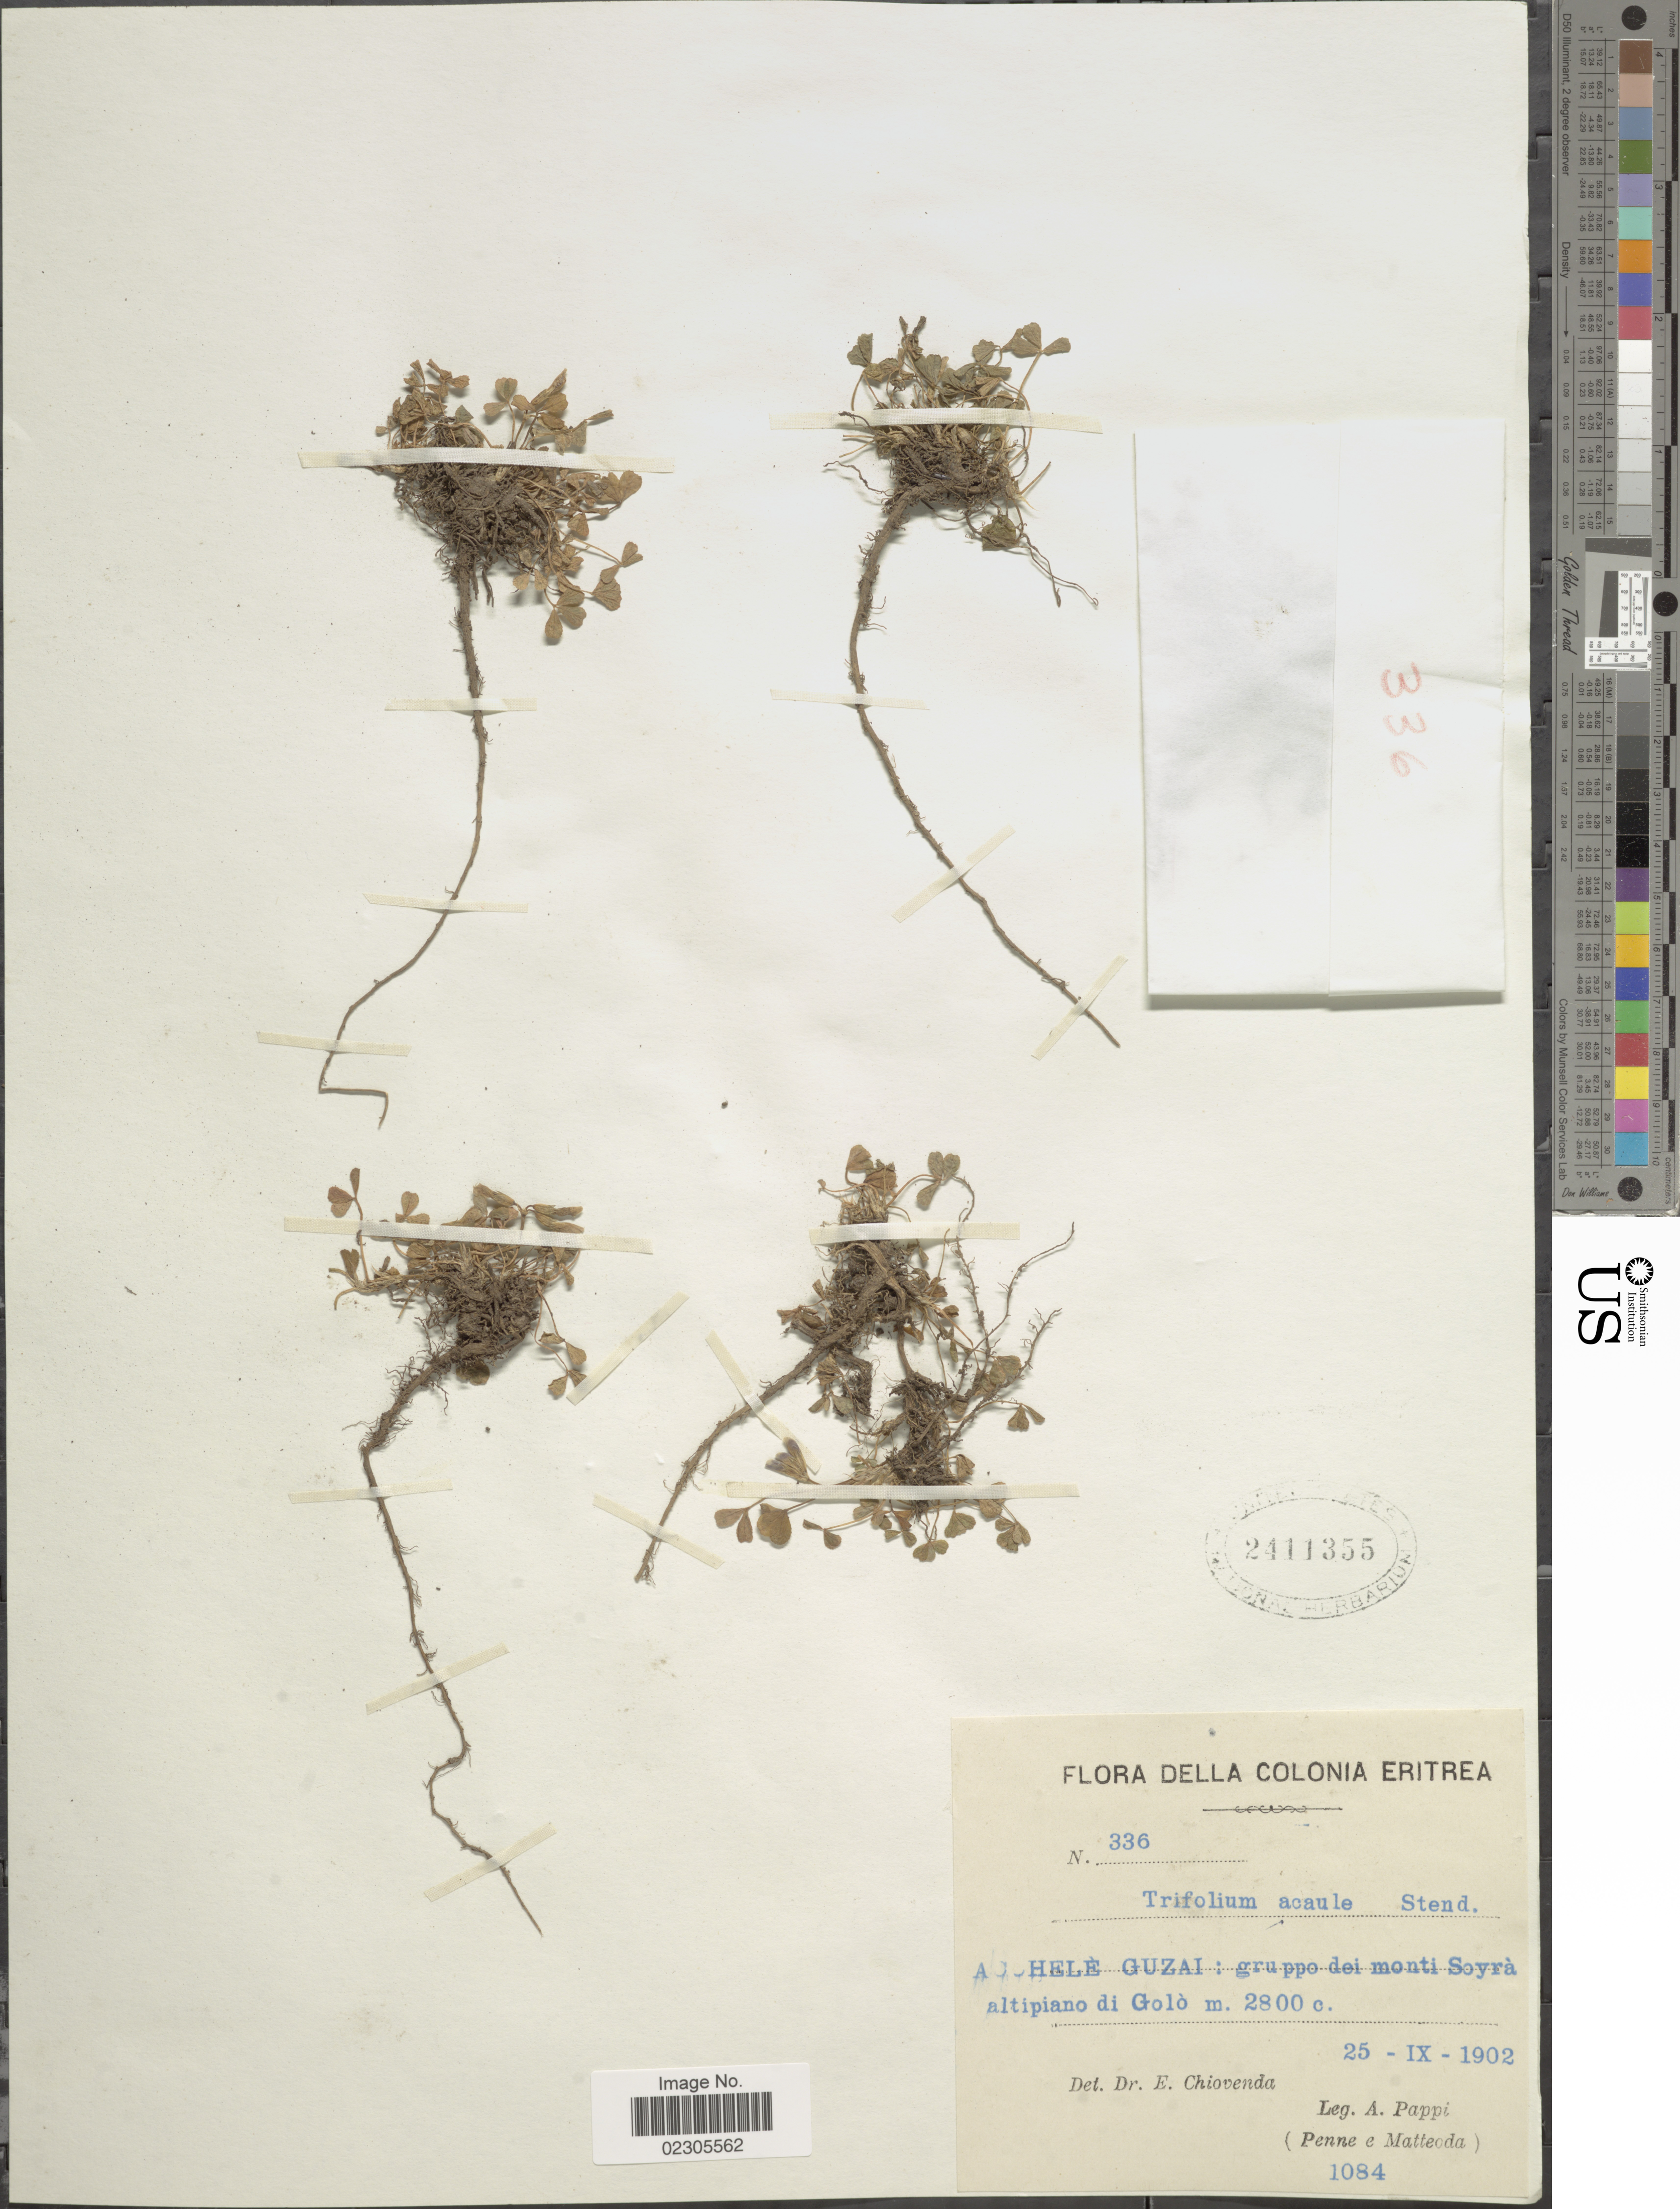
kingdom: Plantae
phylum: Tracheophyta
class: Magnoliopsida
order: Fabales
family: Fabaceae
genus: Trifolium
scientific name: Trifolium acaule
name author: A. Rich.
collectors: A. Pappi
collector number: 336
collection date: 1902-09-25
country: Eritrea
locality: Acohele [interpreted] Guzai: gruppo dei monti Soyra altipiano di Golo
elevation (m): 2800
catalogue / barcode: US 2411355